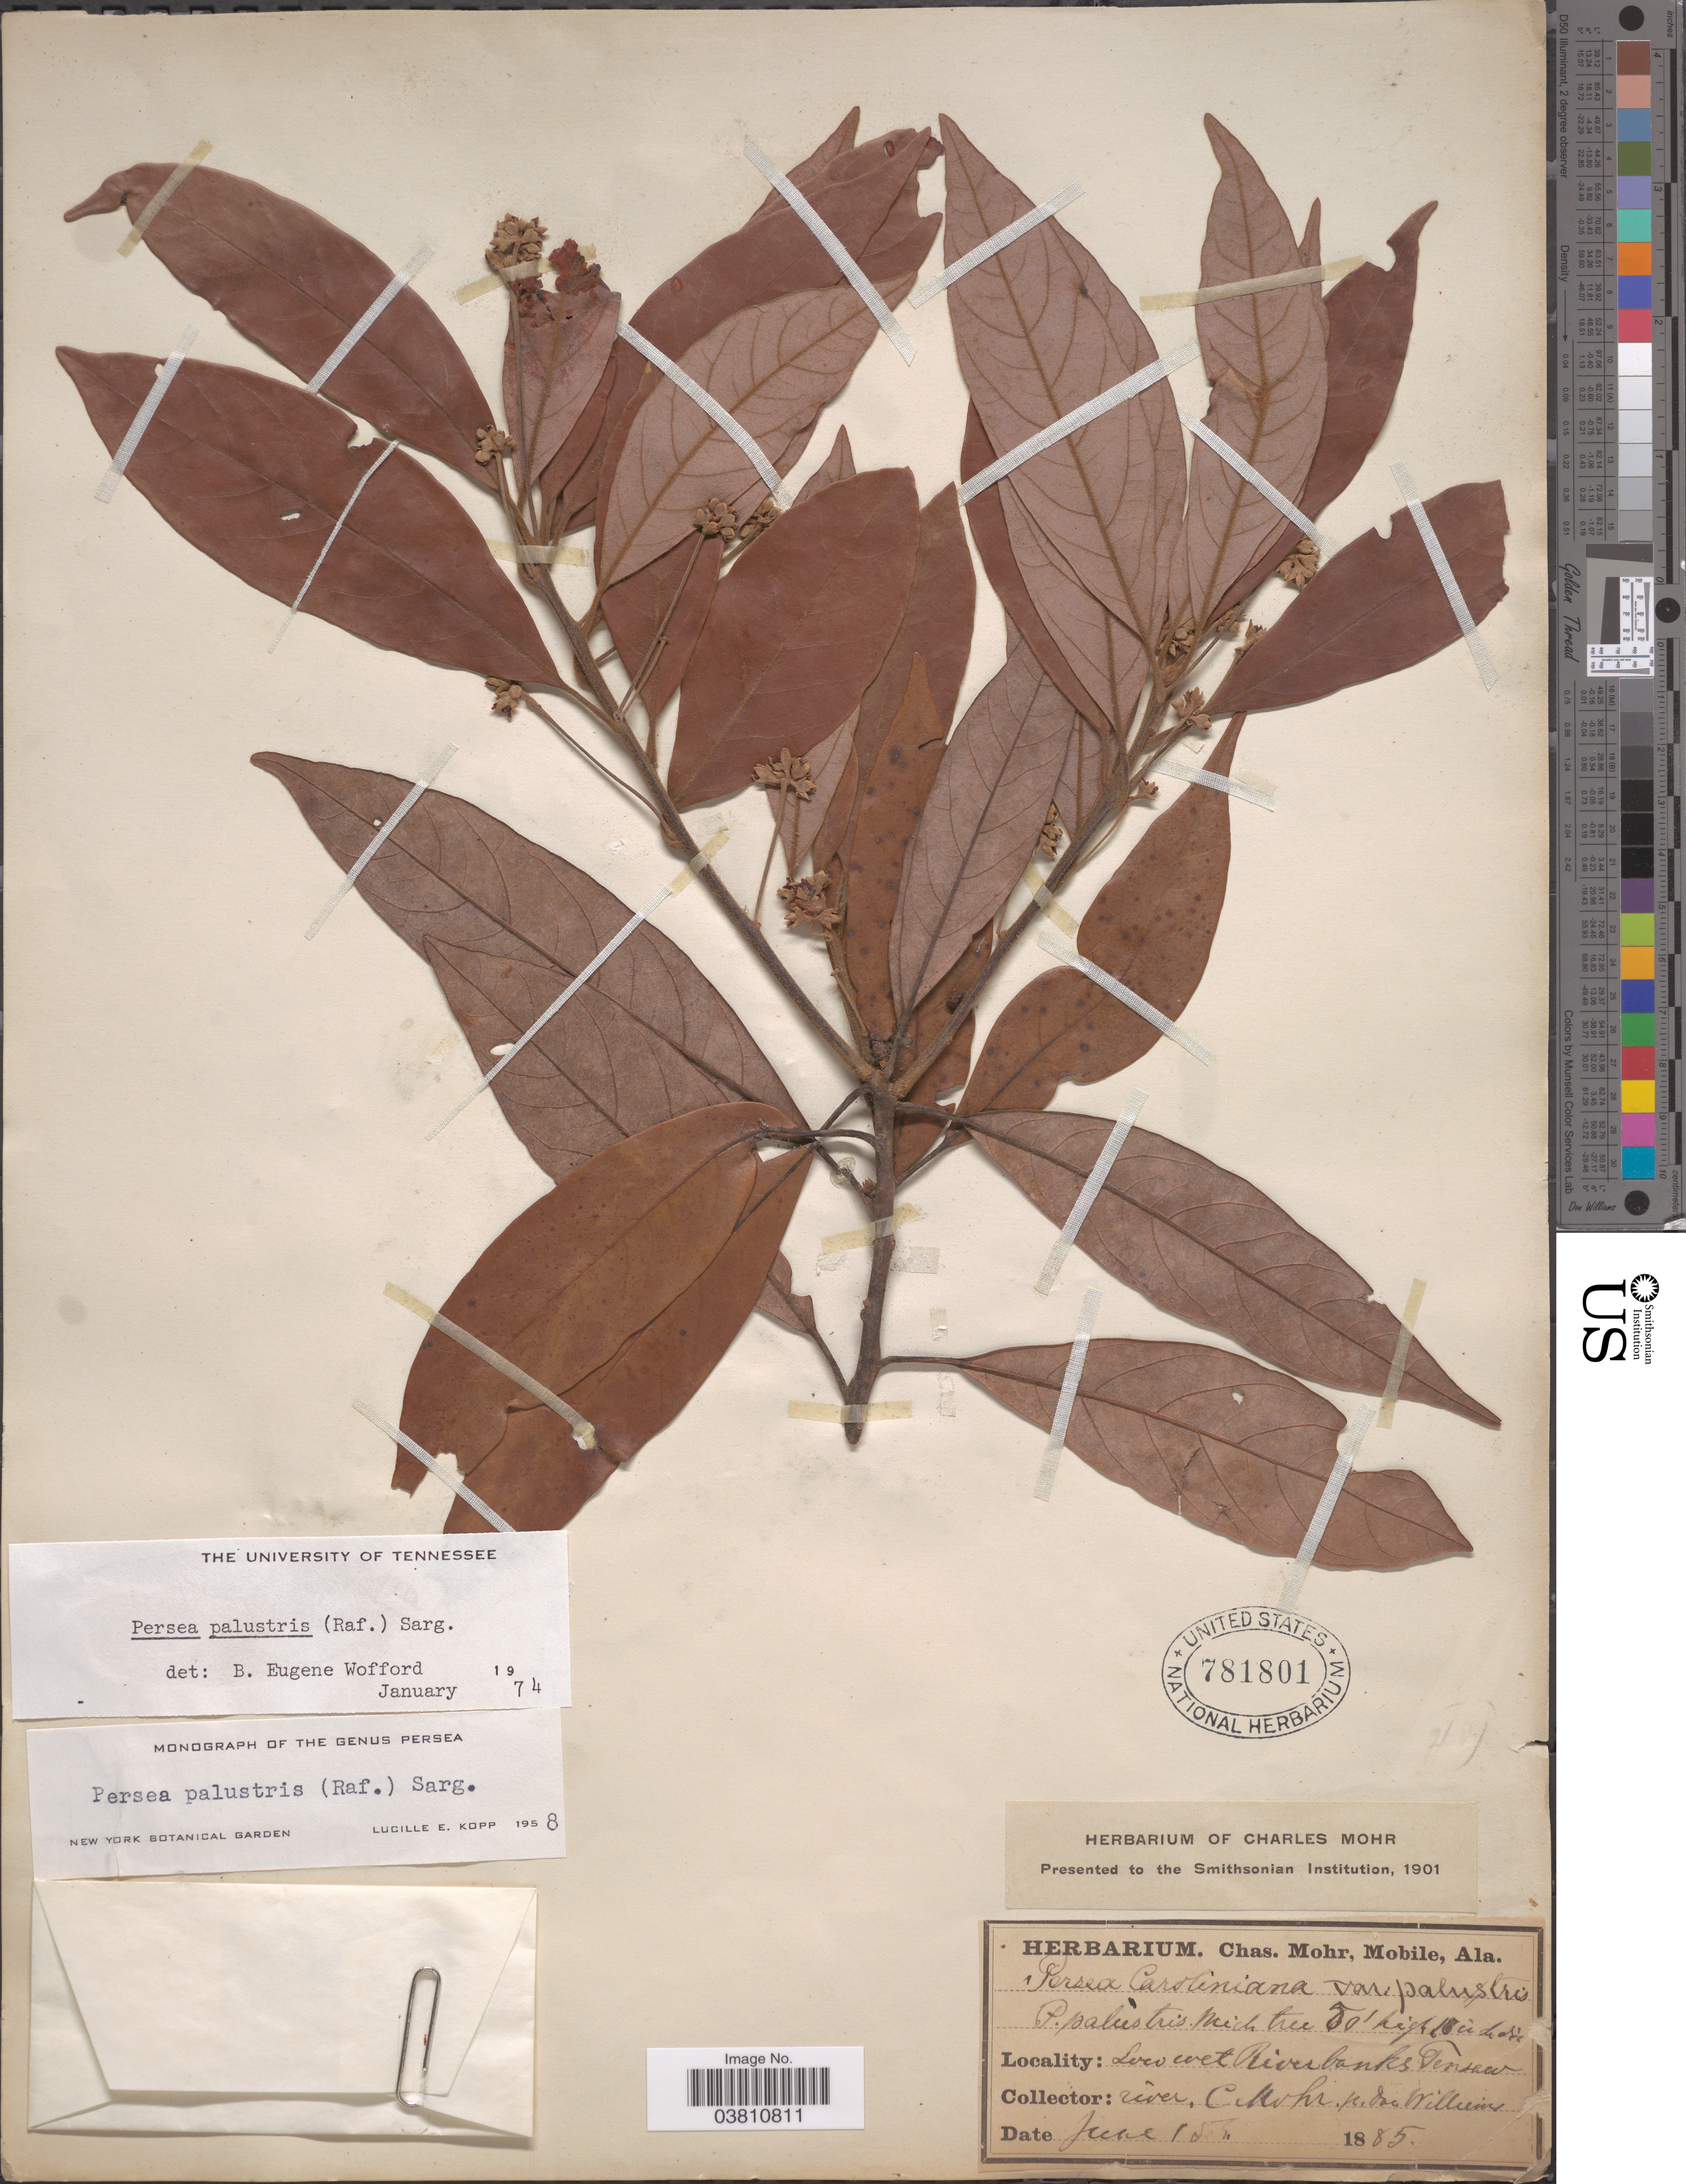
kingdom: Plantae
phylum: Tracheophyta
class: Magnoliopsida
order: Laurales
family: Lauraceae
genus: Persea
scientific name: Persea palustris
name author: (Raf.) Sarg.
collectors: Mohr, C. T. (herbarium) & -- Williams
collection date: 1885-06-15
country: United States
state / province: Alabama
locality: Low wet River banks Tensaw river.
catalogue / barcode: US 781801